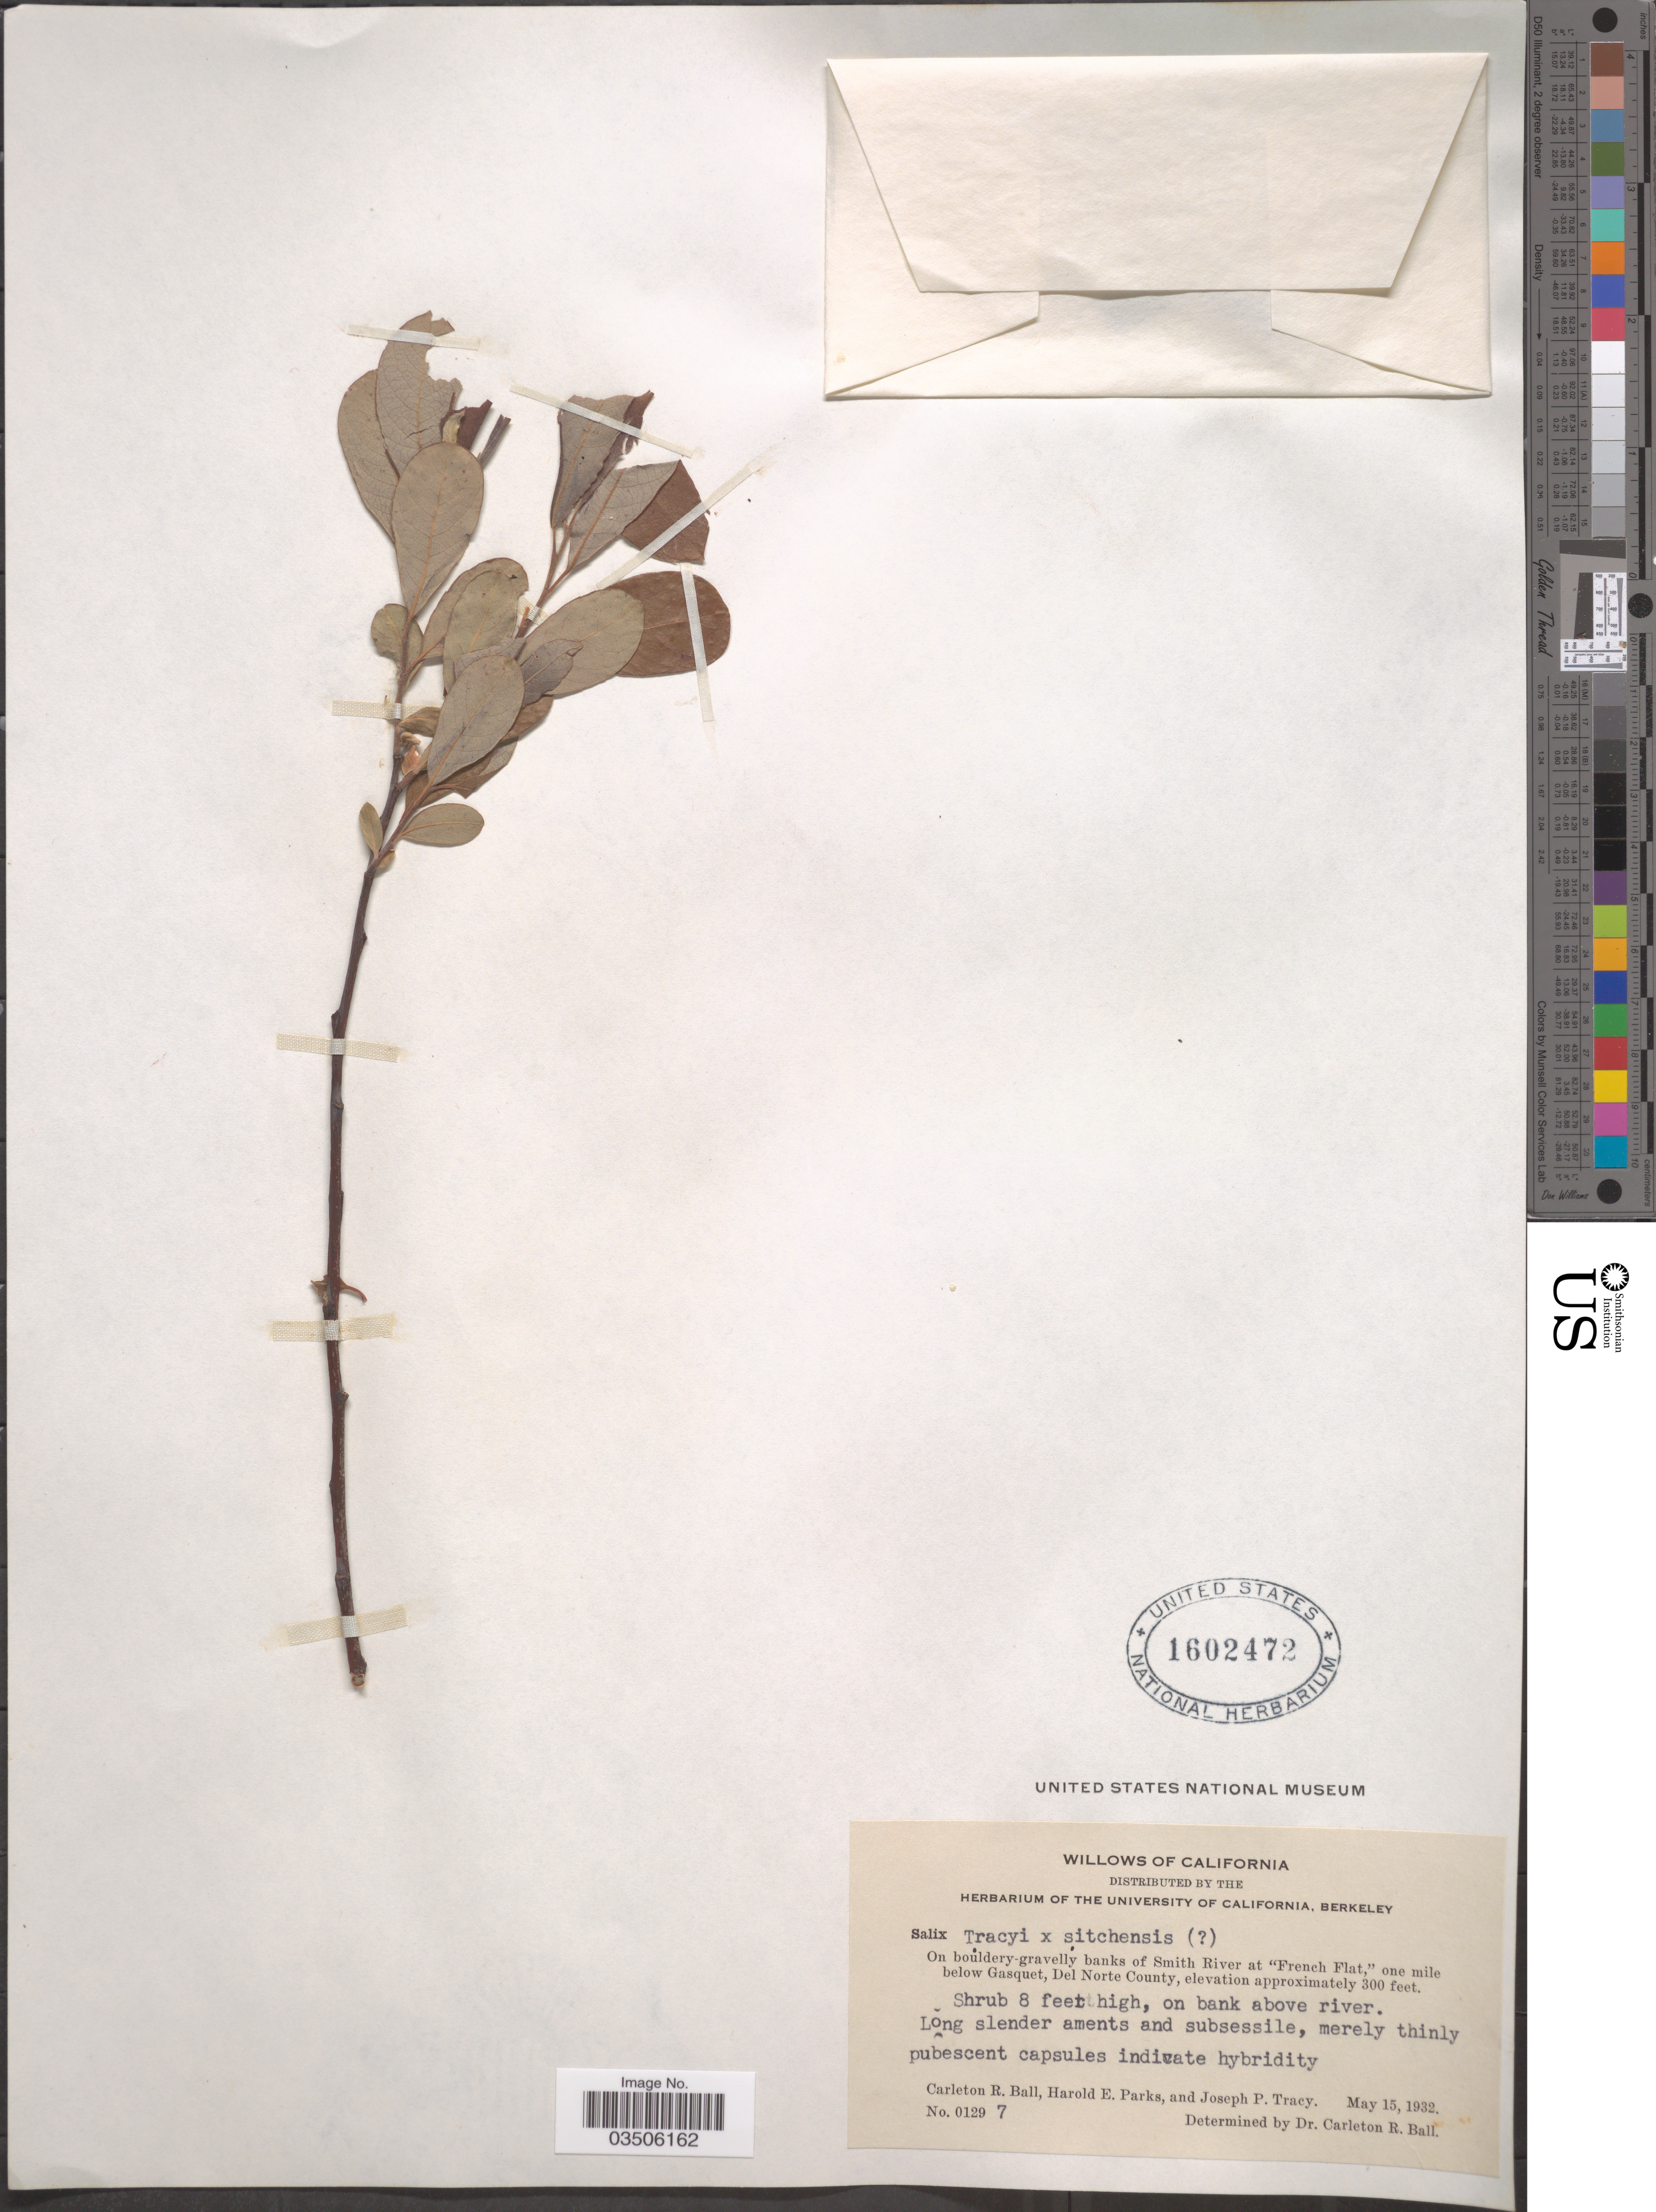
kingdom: Plantae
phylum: Tracheophyta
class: Magnoliopsida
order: Malpighiales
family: Salicaceae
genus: Salix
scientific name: Salix tracyi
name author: C.R. Ball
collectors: R. H. Ball, H. E. Parks & J. Tracy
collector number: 01297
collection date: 1932-05-15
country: United States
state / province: California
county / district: Del Norte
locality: Banks of Smith River at "French Flat," one mile below Gasquet, Del Norte County.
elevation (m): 91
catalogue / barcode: US 1602472